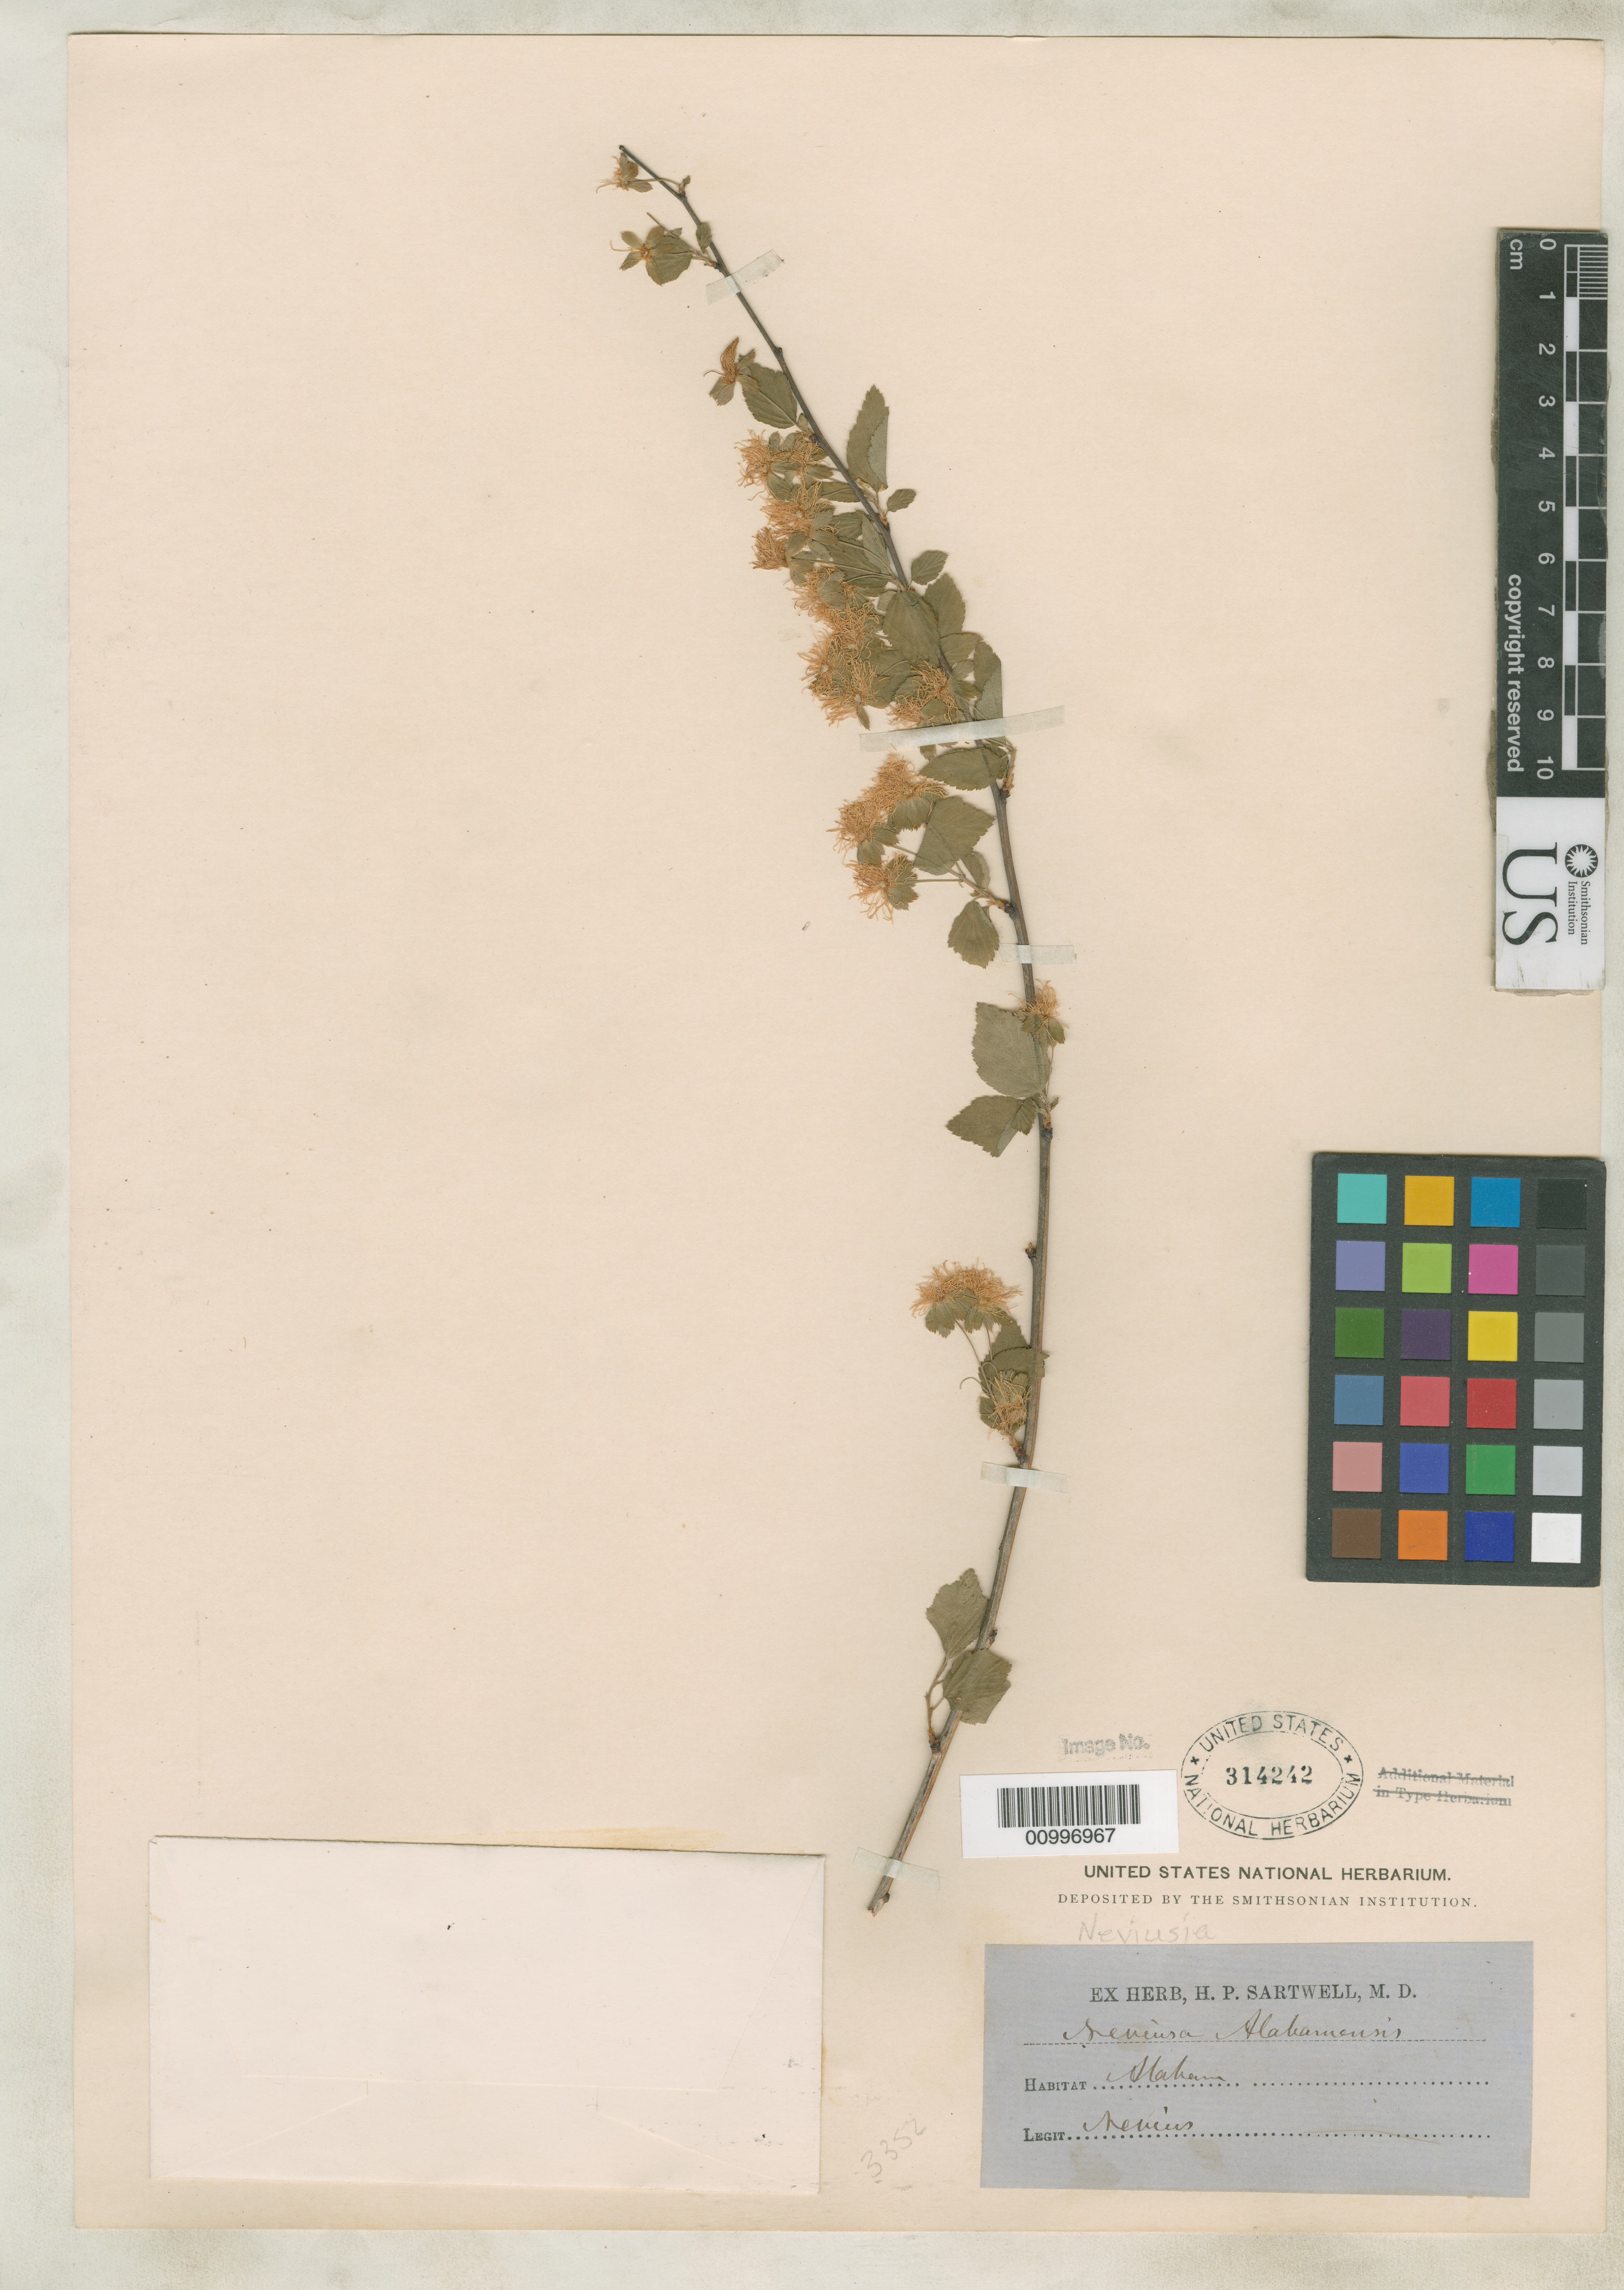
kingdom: Plantae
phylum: Tracheophyta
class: Magnoliopsida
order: Rosales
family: Rosaceae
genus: Neviusia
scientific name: Neviusia alabamensis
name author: A. Gray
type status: Type Collection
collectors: R. Nevius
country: United States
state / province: Alabama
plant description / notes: Gray's protologue cites no type explicitly, but states that he examined material sent by R.D. Nevius in May, 1857.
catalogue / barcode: US 314242